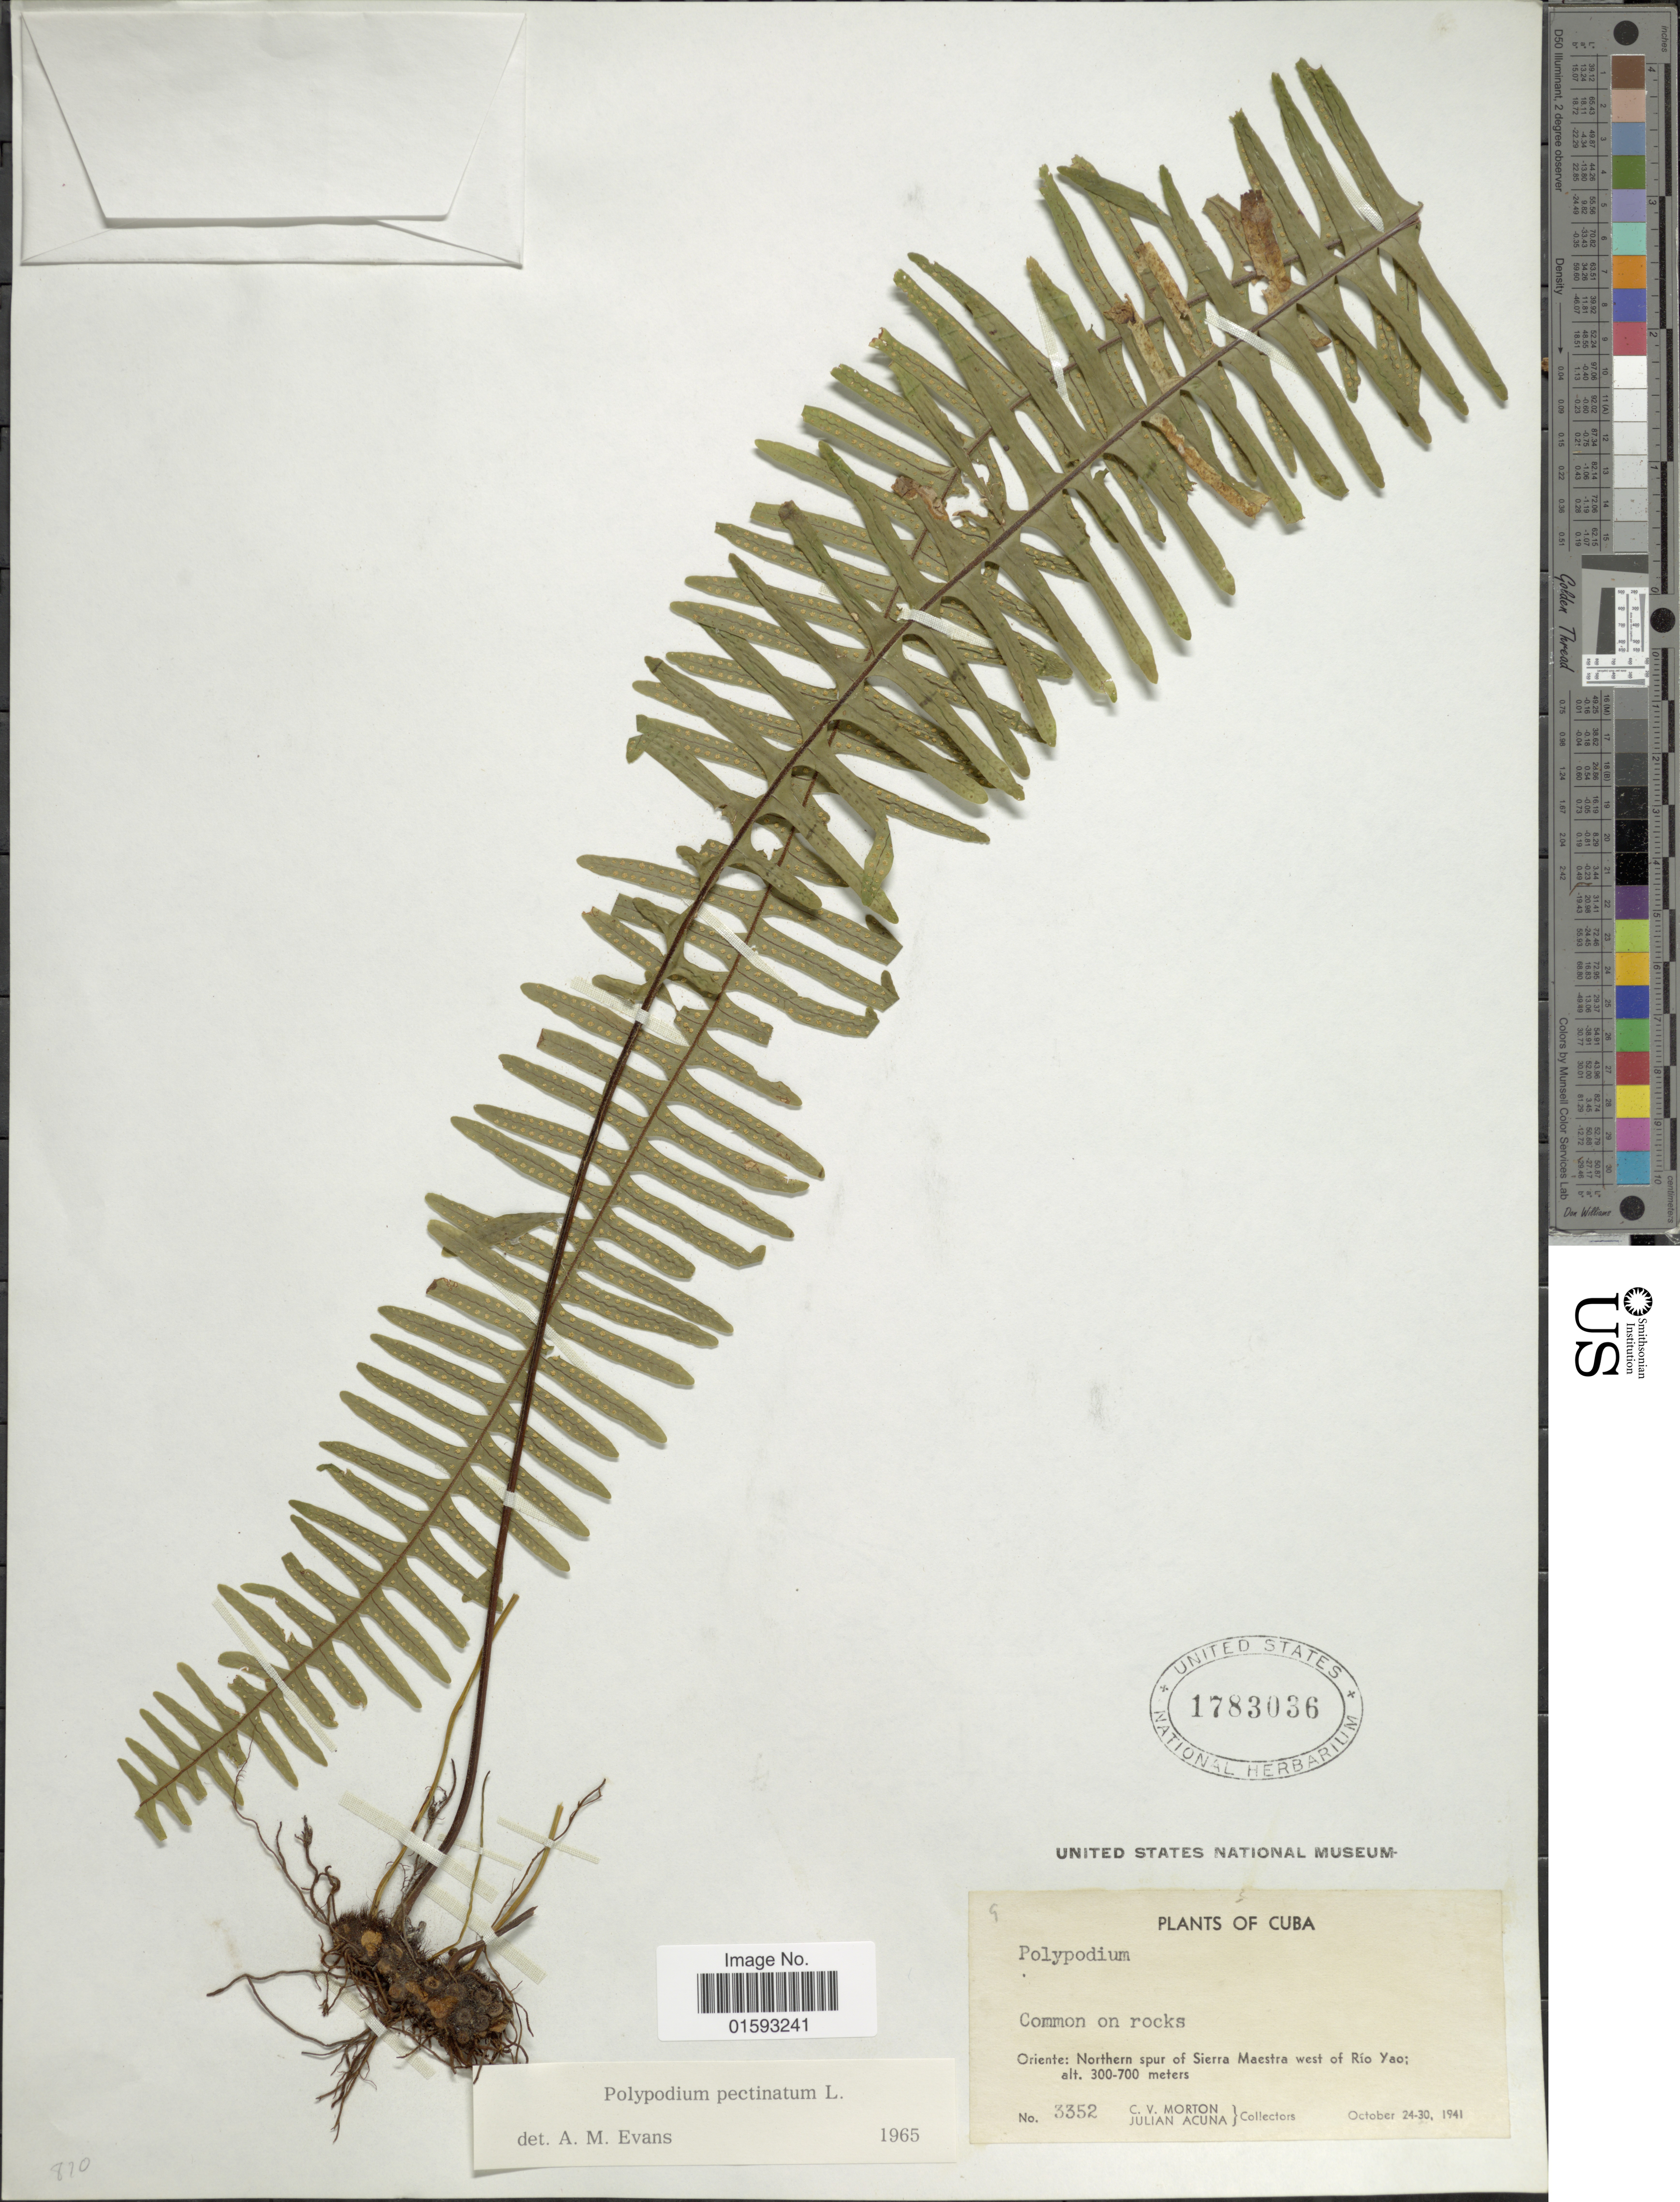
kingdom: Plantae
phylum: Tracheophyta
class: Polypodiopsida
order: Polypodiales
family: Polypodiaceae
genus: Pecluma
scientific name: Pecluma pectinata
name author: (L.) M.G. Price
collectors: C. V. Morton & J. B. Acuña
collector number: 3352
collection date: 1941-10-24/1941-10-30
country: Cuba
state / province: Oriente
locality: Northern spur of Sierra Maestra west of Rio Yao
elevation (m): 300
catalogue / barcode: US 1783036